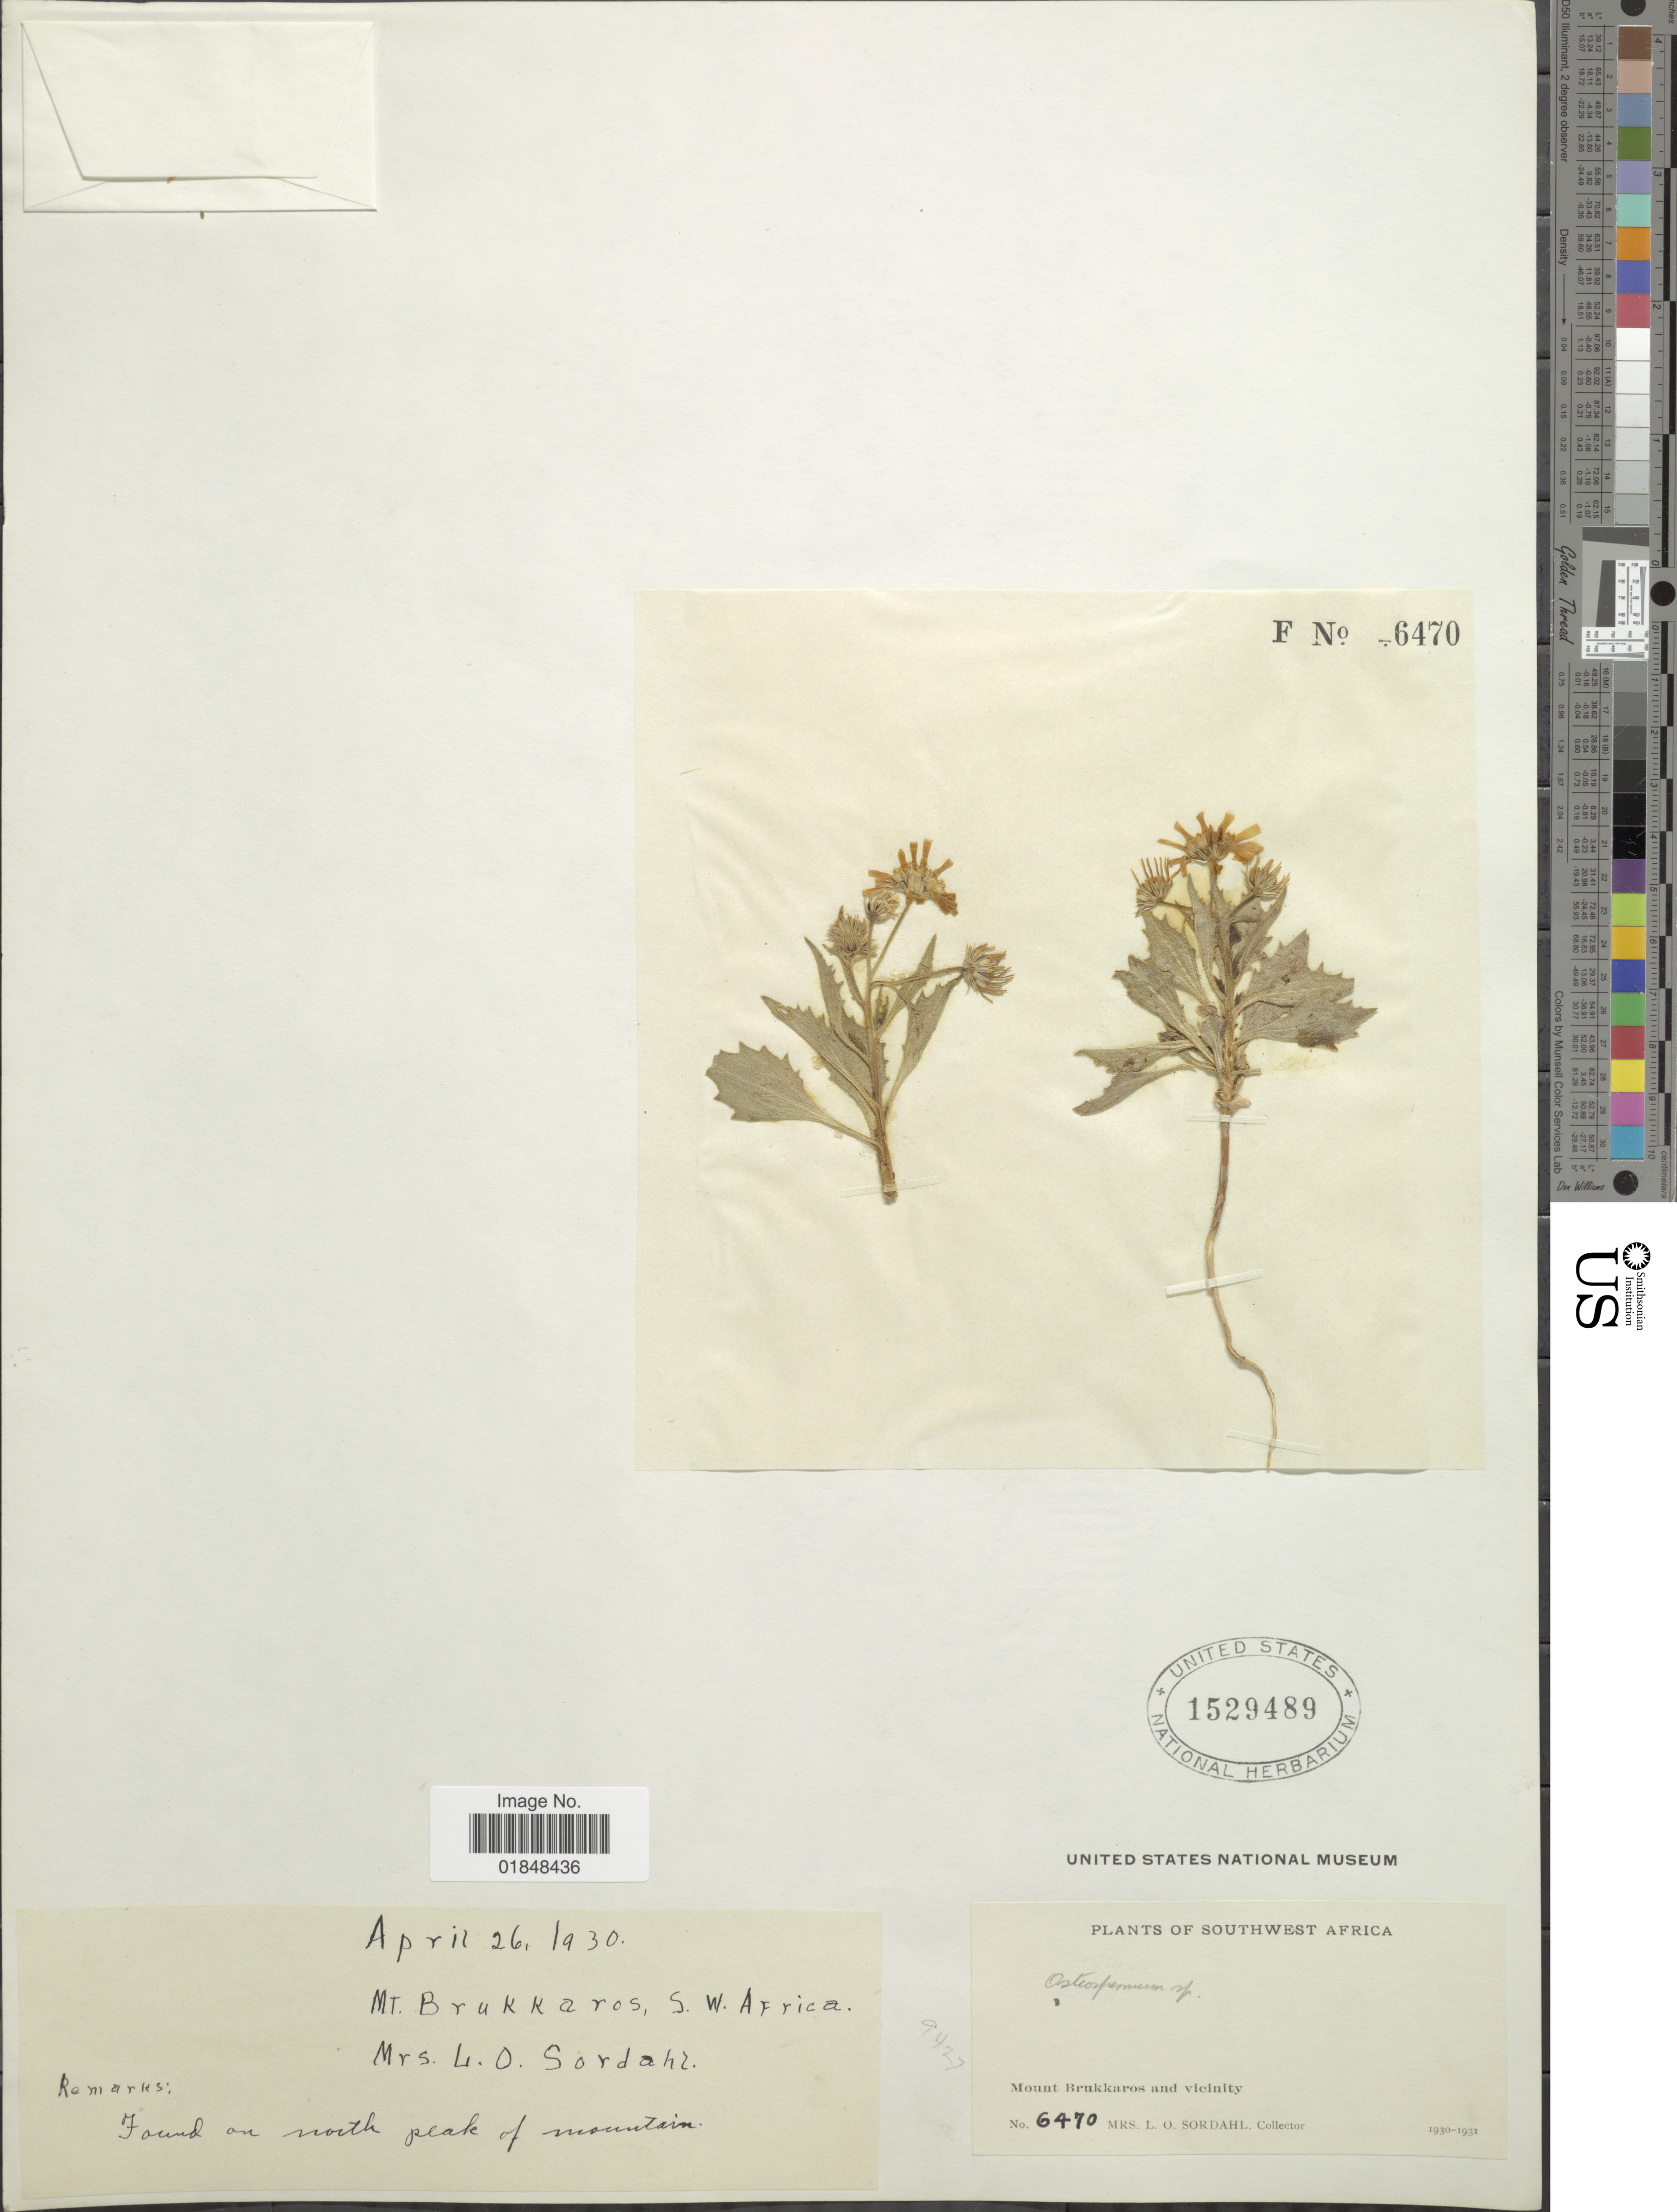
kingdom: Plantae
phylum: Tracheophyta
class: Magnoliopsida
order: Asterales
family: Asteraceae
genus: Osteospermum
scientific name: Osteospermum sp.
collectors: L. Sordahl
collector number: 6470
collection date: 1930/1931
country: Namibia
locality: Mount Brukkaros and vicinity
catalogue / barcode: US 1529489